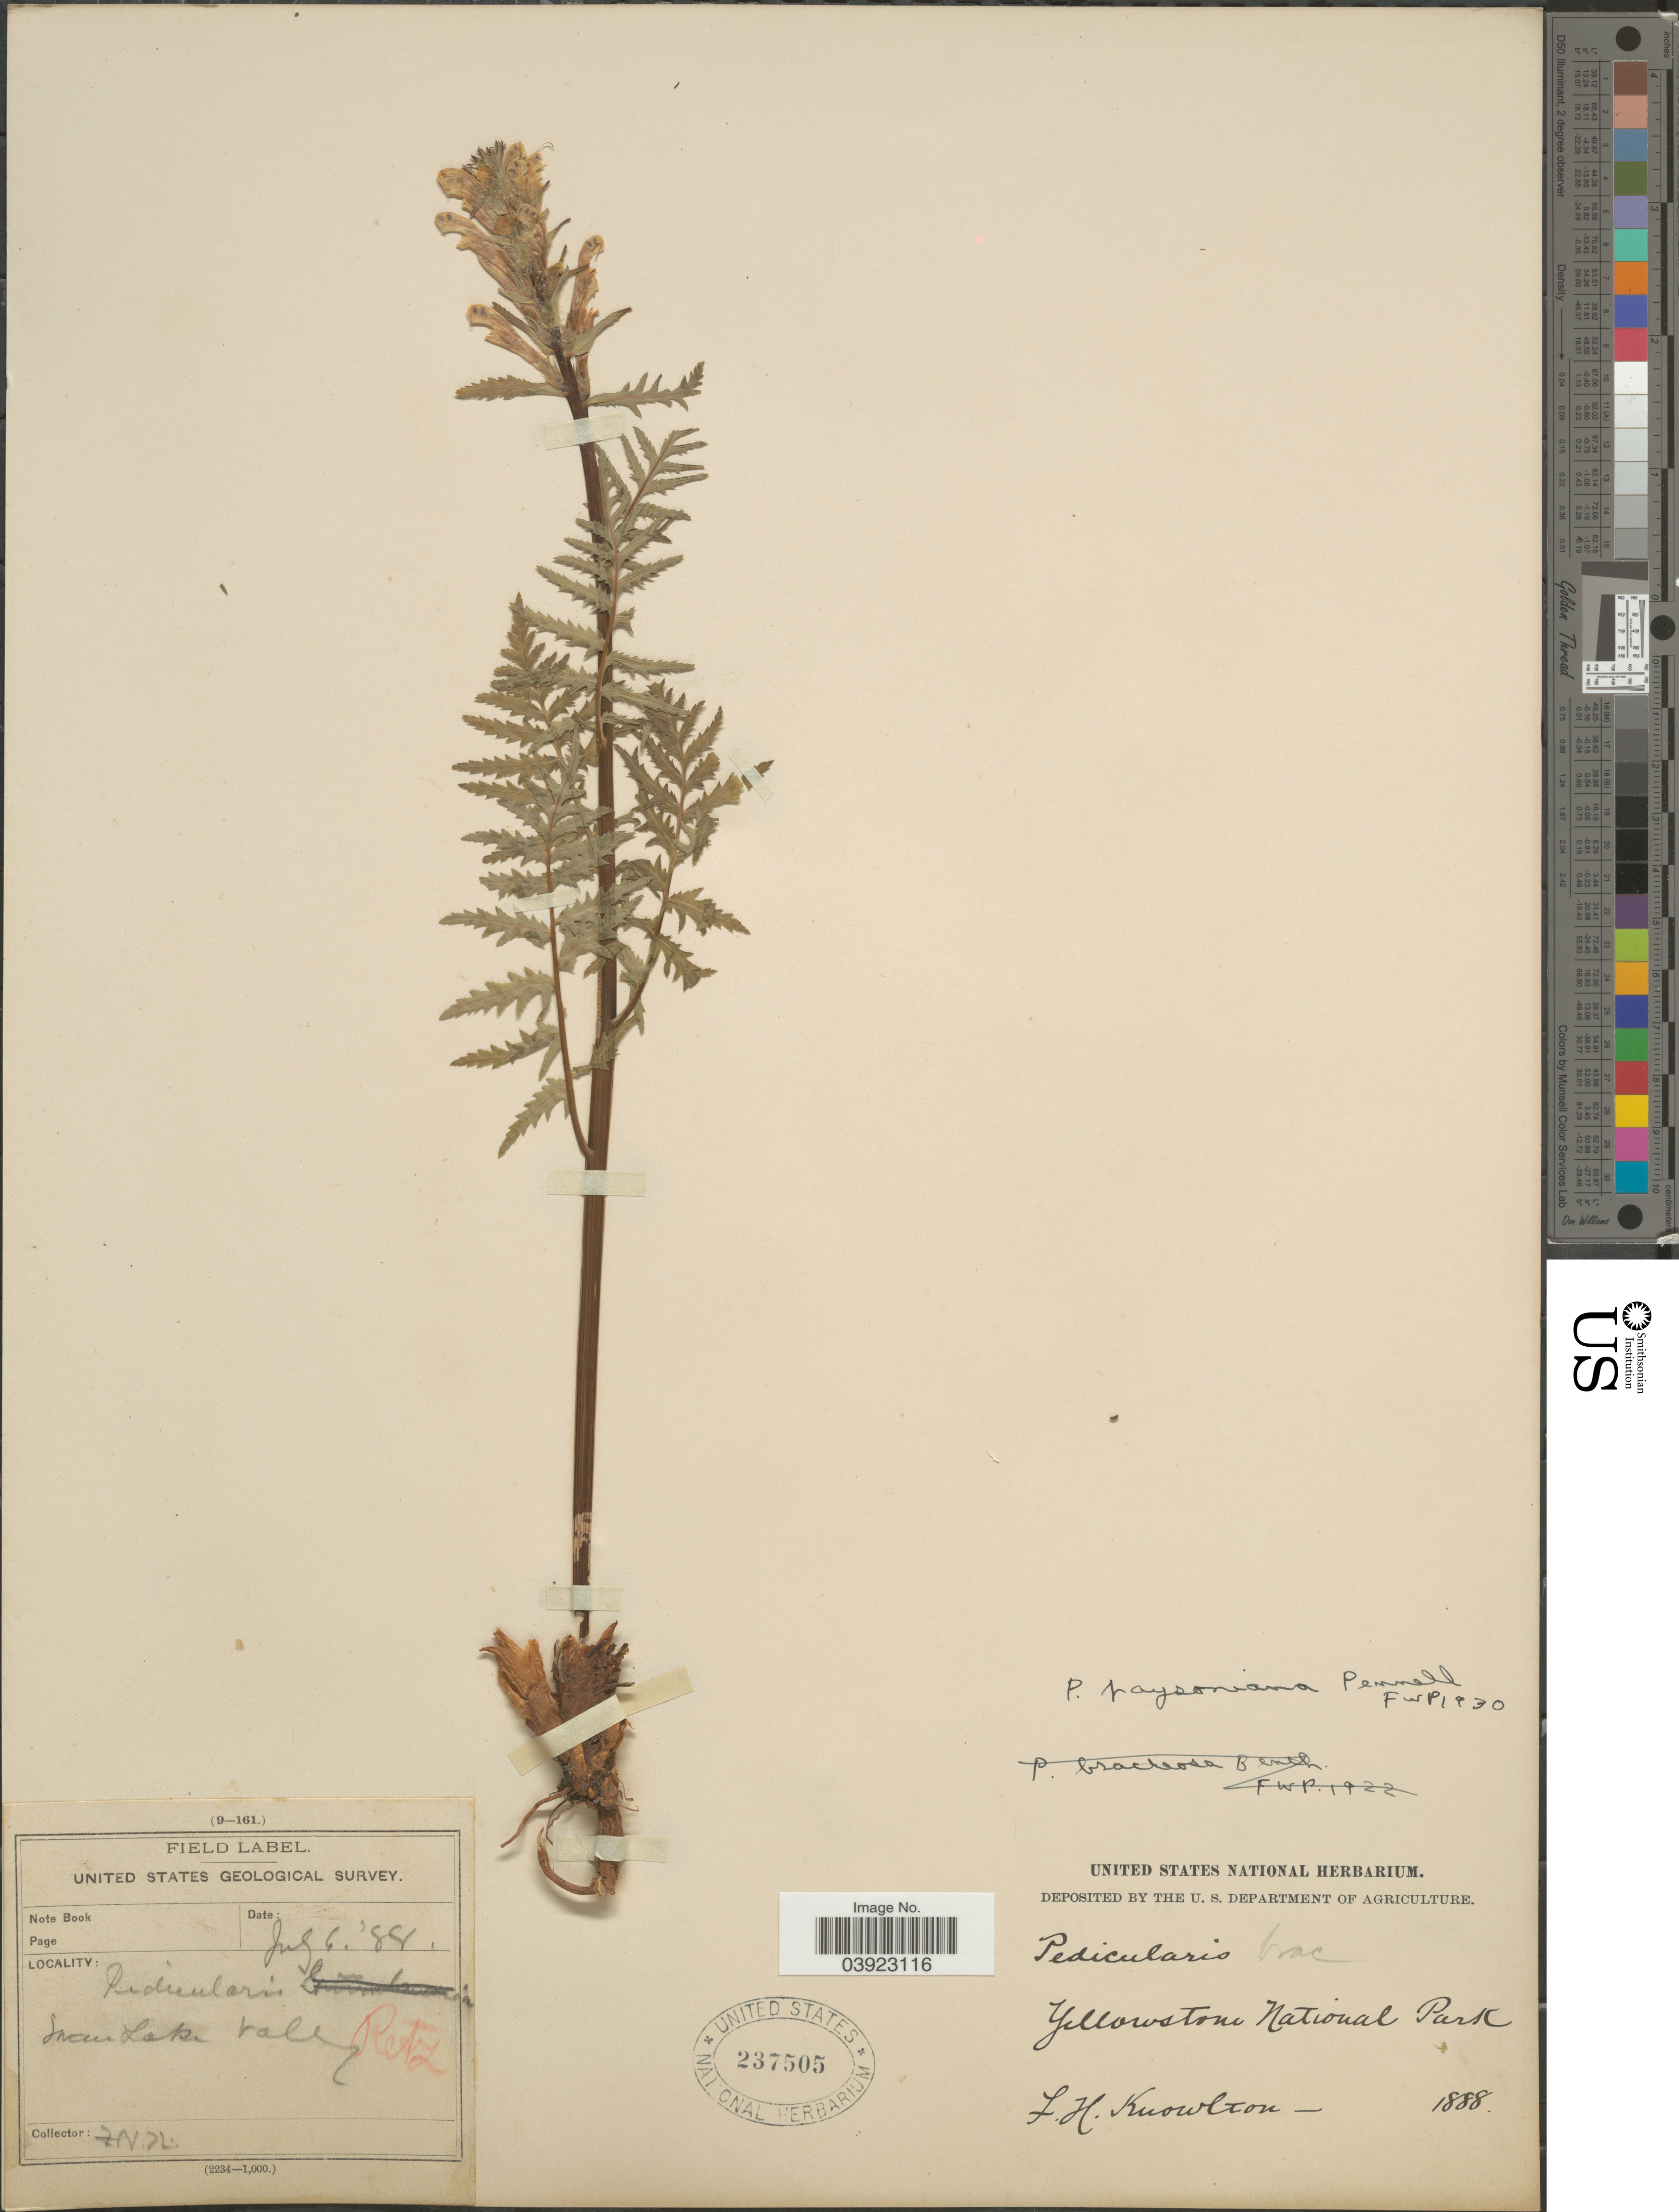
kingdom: Plantae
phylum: Tracheophyta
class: Magnoliopsida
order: Lamiales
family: Orobanchaceae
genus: Pedicularis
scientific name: Pedicularis paysoniana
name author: Pennell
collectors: F. H. Knowlton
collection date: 1888-07-06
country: United States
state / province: Wyoming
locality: Swan Lake Valley. Yellowstone National Park.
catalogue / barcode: US 237505